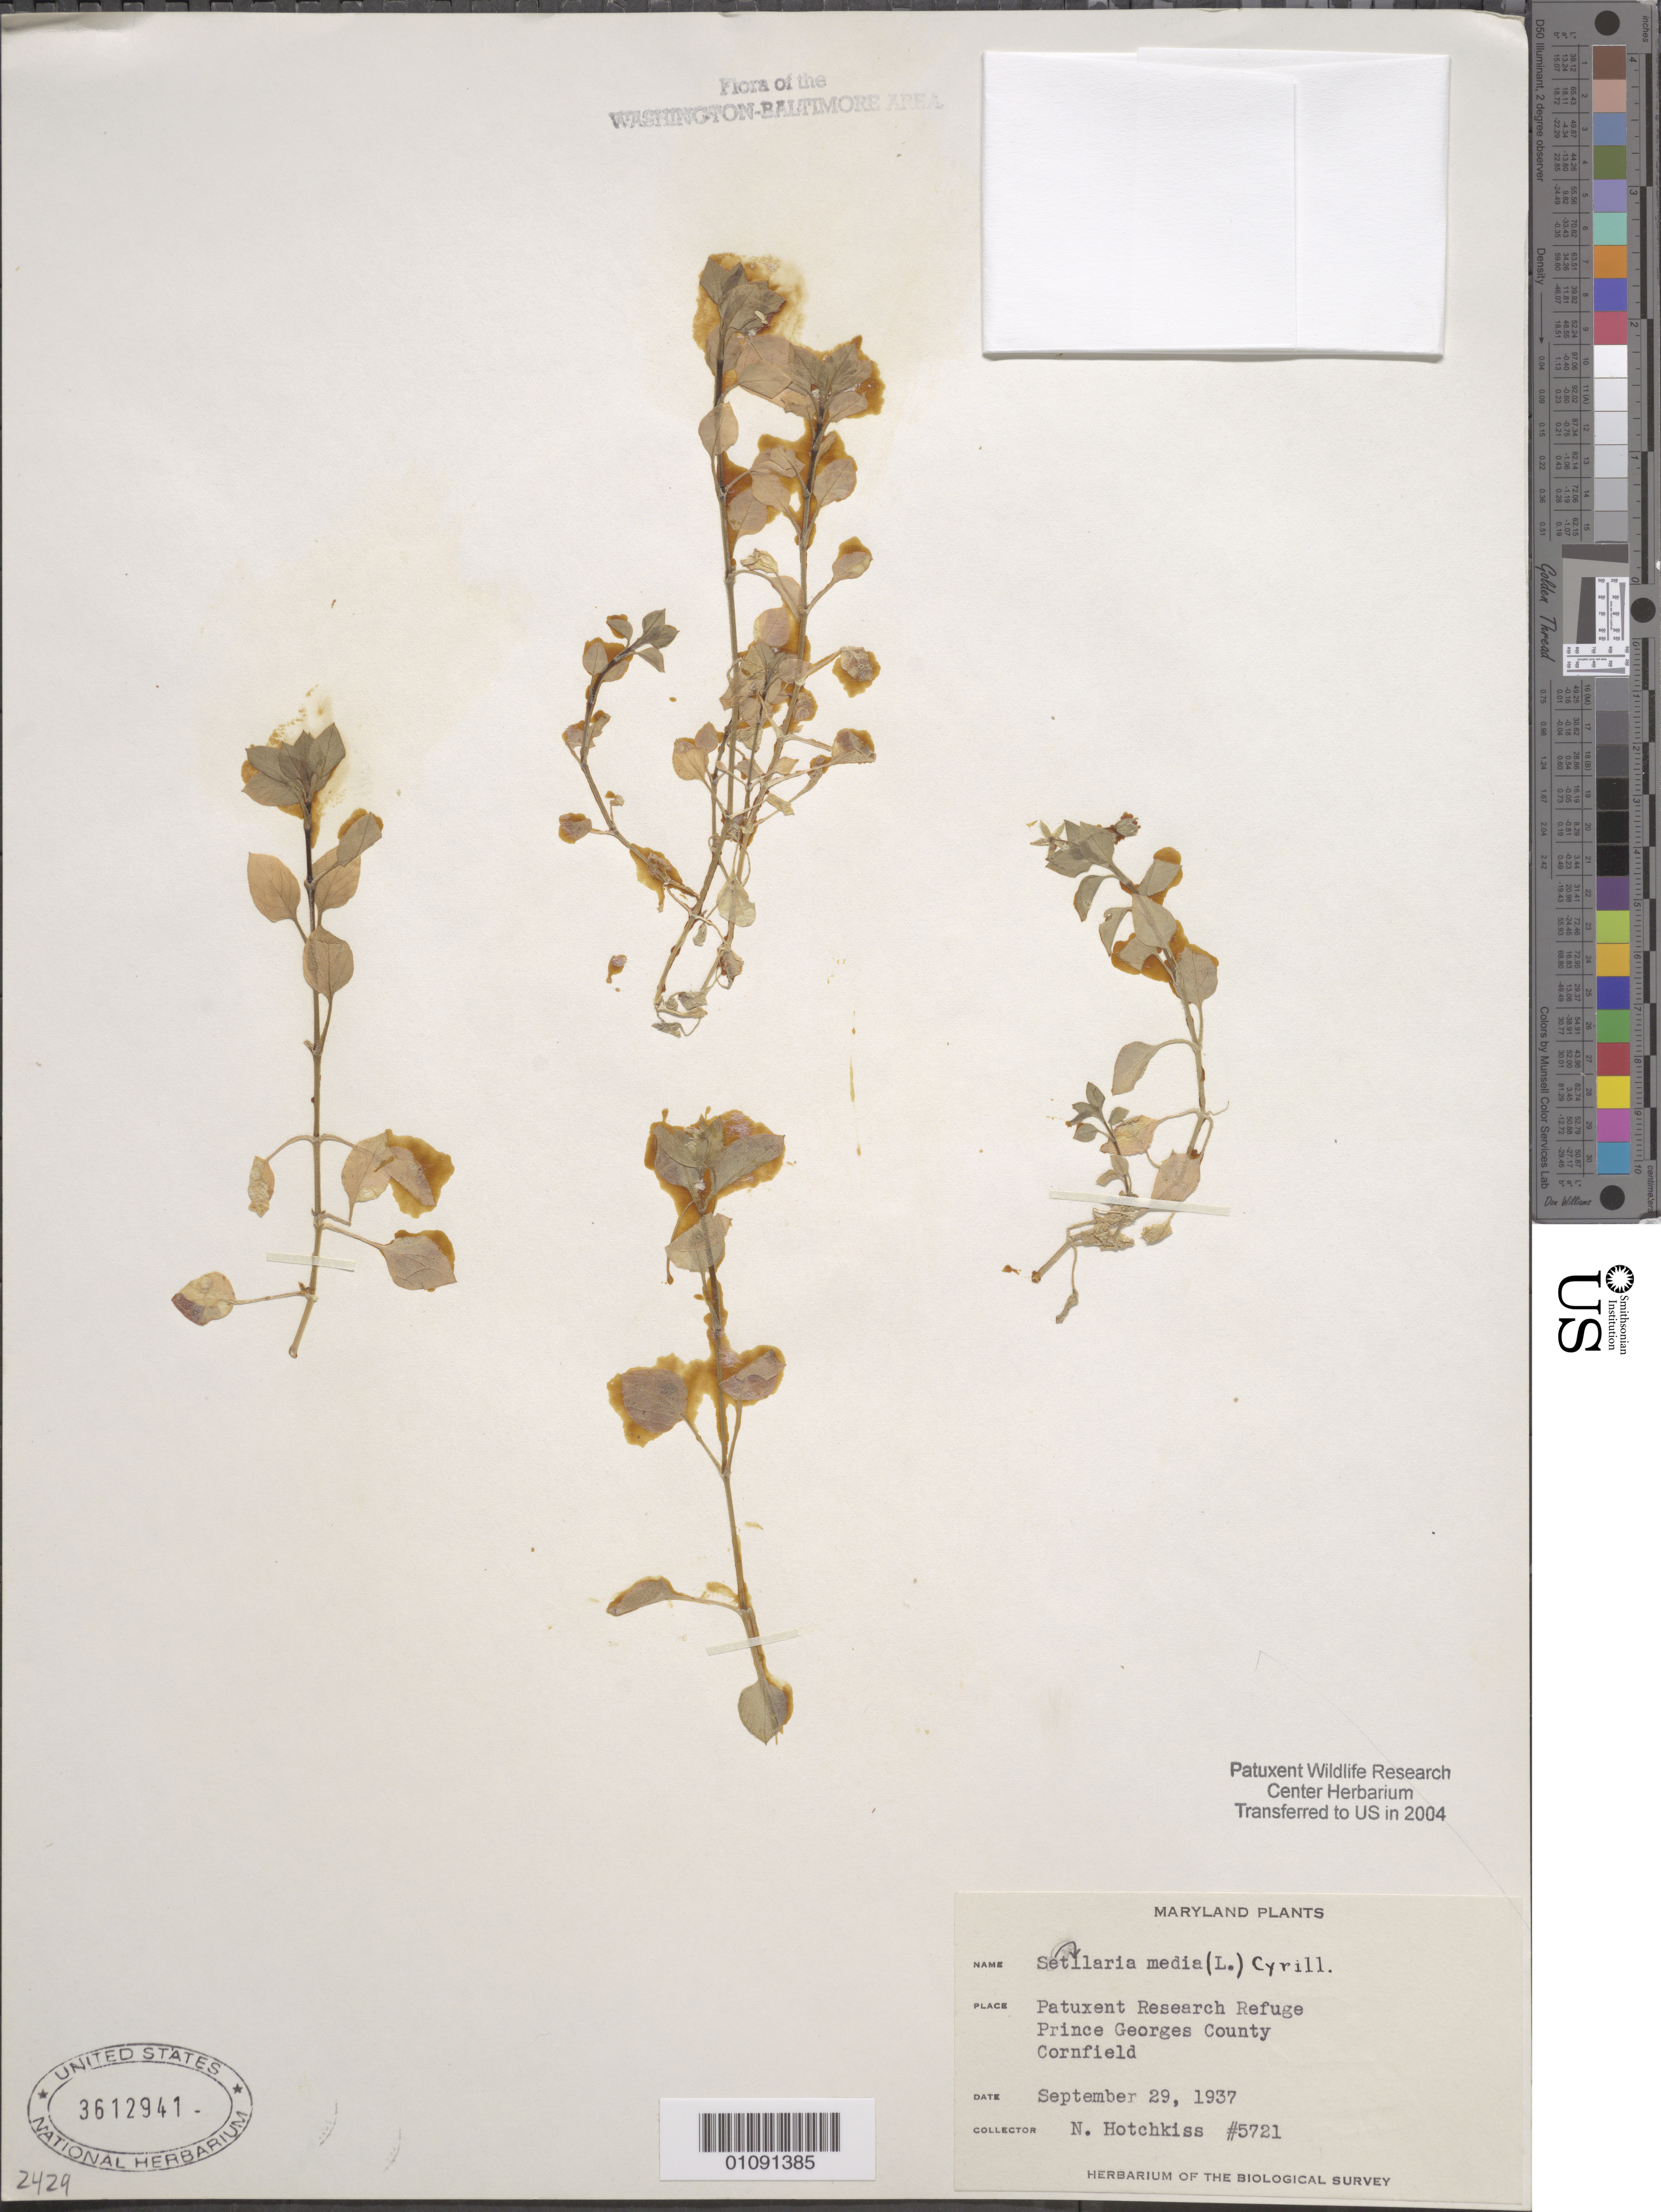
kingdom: Plantae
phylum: Tracheophyta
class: Magnoliopsida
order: Caryophyllales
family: Caryophyllaceae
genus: Stellaria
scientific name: Stellaria media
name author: (L.) Vill.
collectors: N. Hotchkiss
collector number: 5721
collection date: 1937-09-29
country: United States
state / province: Maryland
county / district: Prince George's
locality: Patuxent Wildlife Refuge.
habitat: Cornfield.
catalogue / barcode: US 3612941